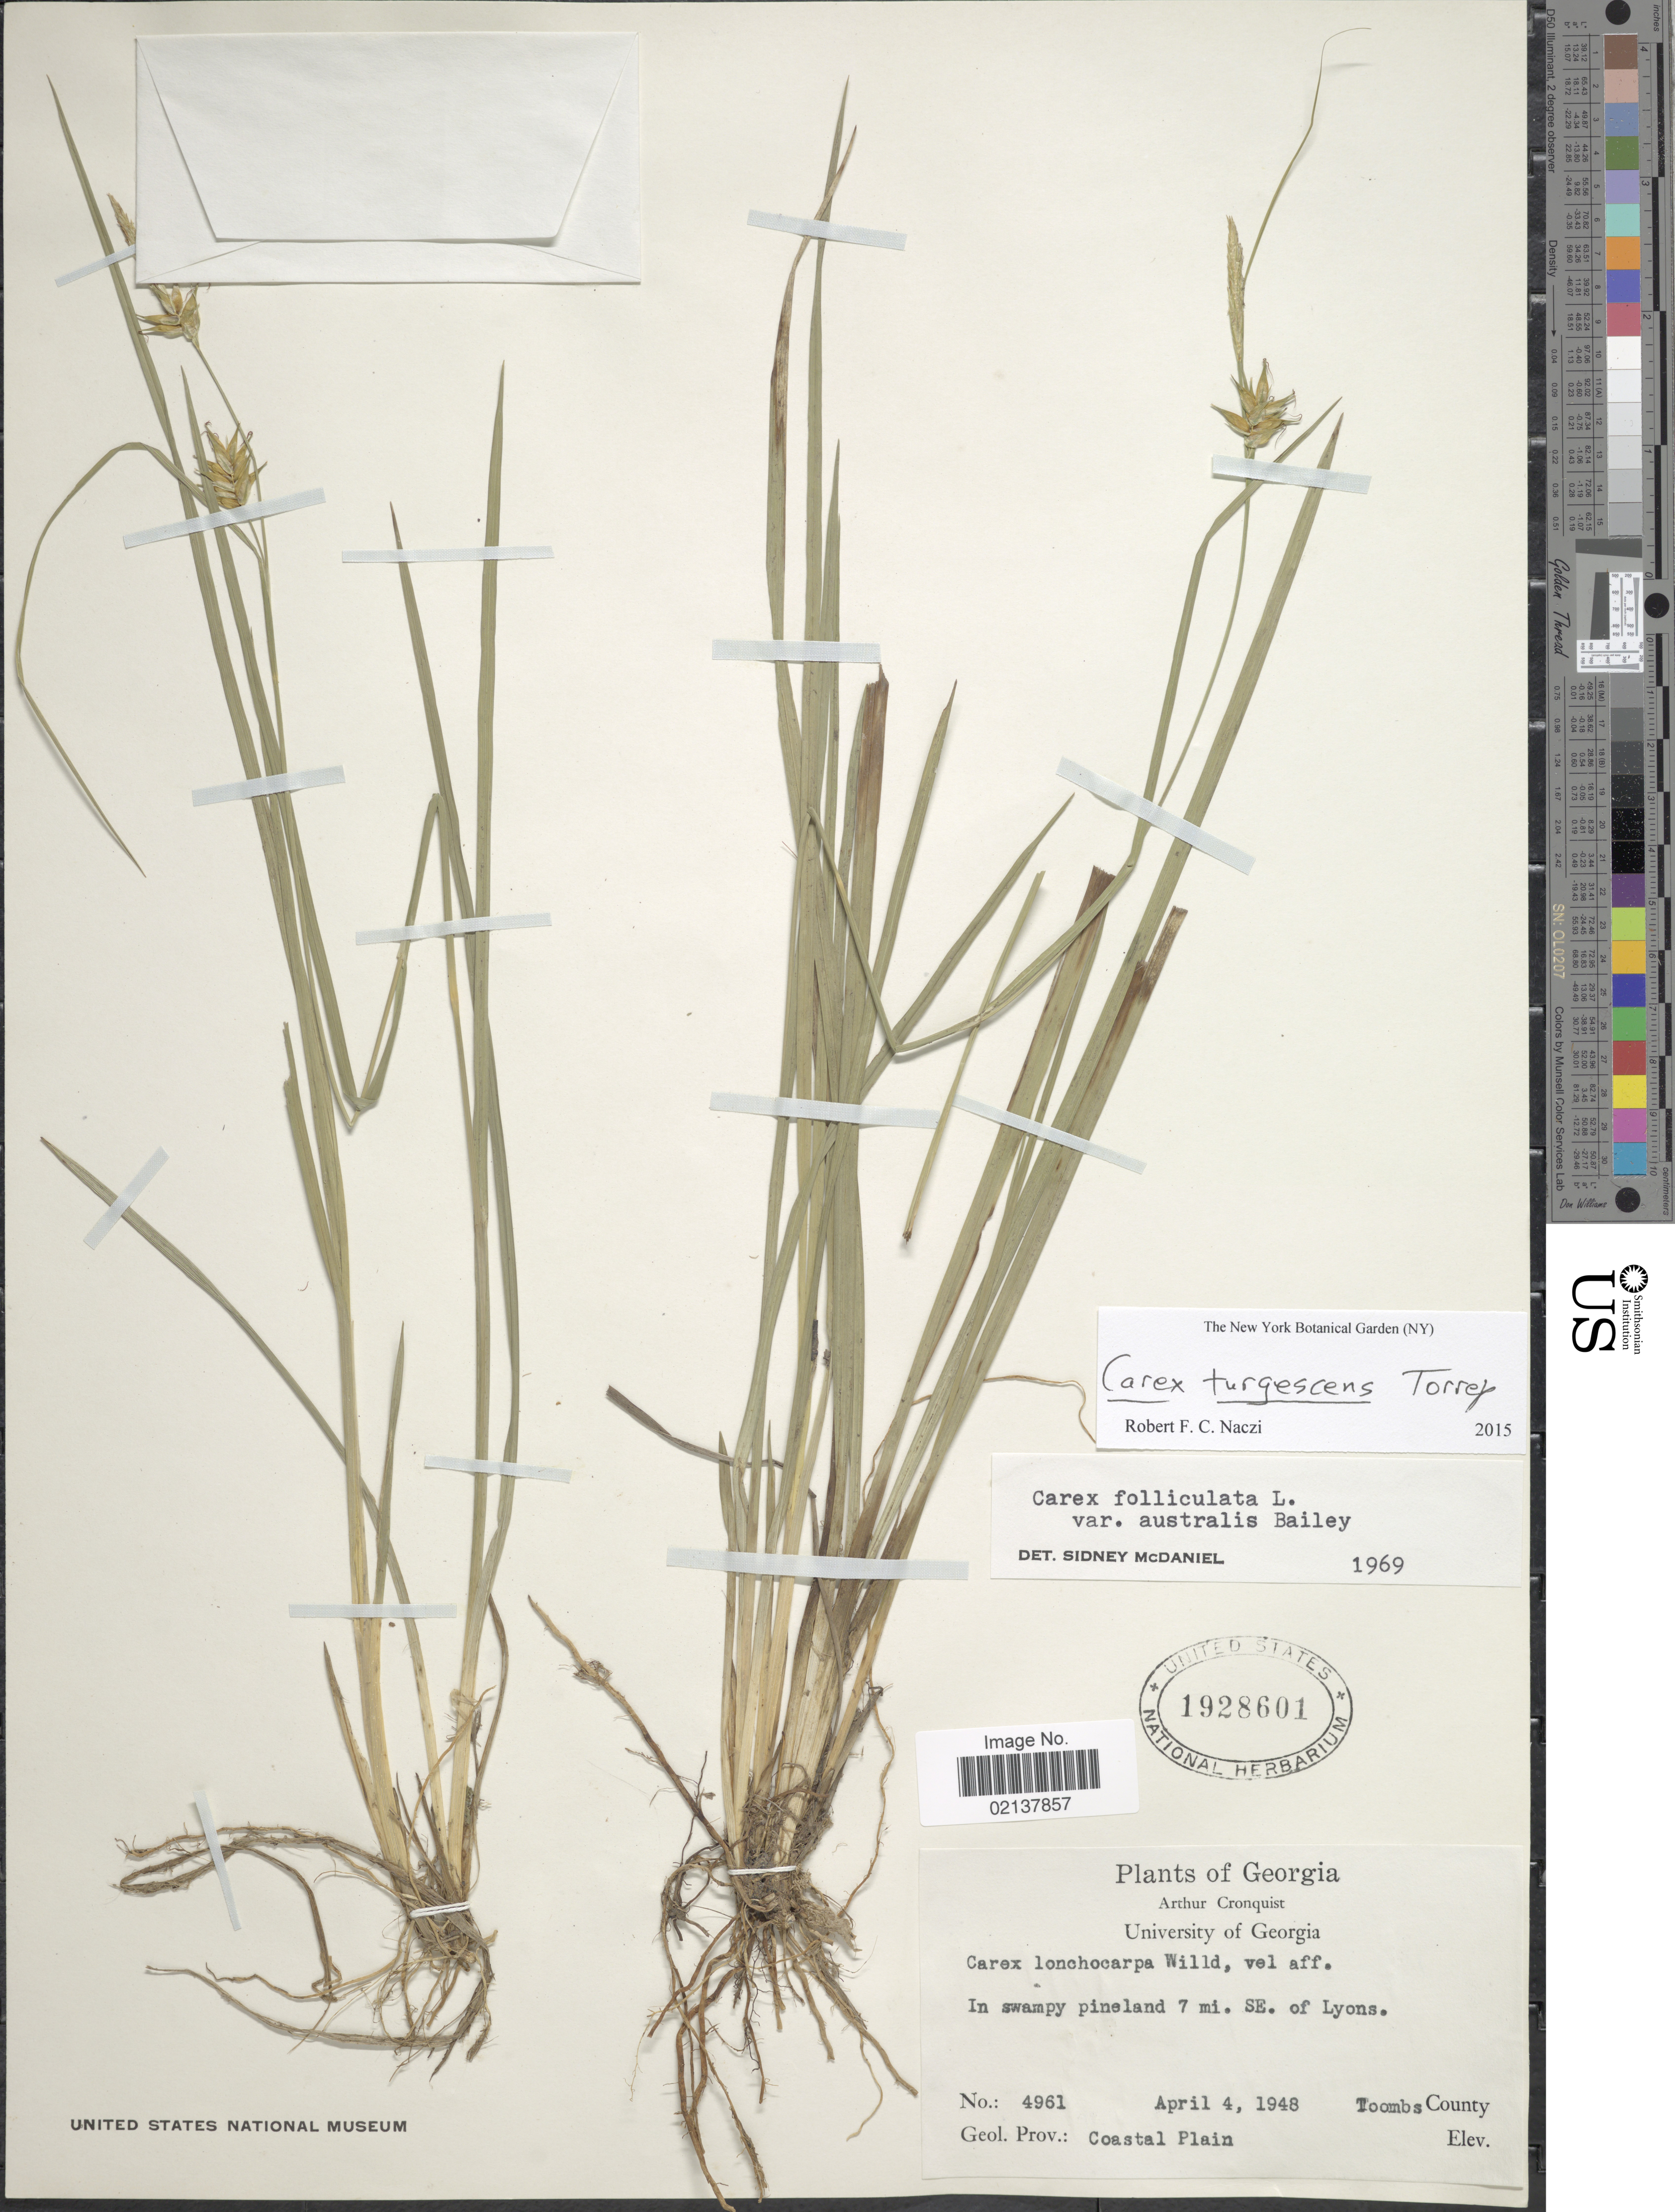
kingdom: Plantae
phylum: Tracheophyta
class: Liliopsida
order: Poales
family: Cyperaceae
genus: Carex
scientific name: Carex turgescens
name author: Torr.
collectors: A. J. Cronquist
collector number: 4961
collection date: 1948-04-04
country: United States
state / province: Georgia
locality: In swamoy pineland 7 mi SE of Lyons, Toombs County, Geol. Prov.: Coastal Plain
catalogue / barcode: US 1928601